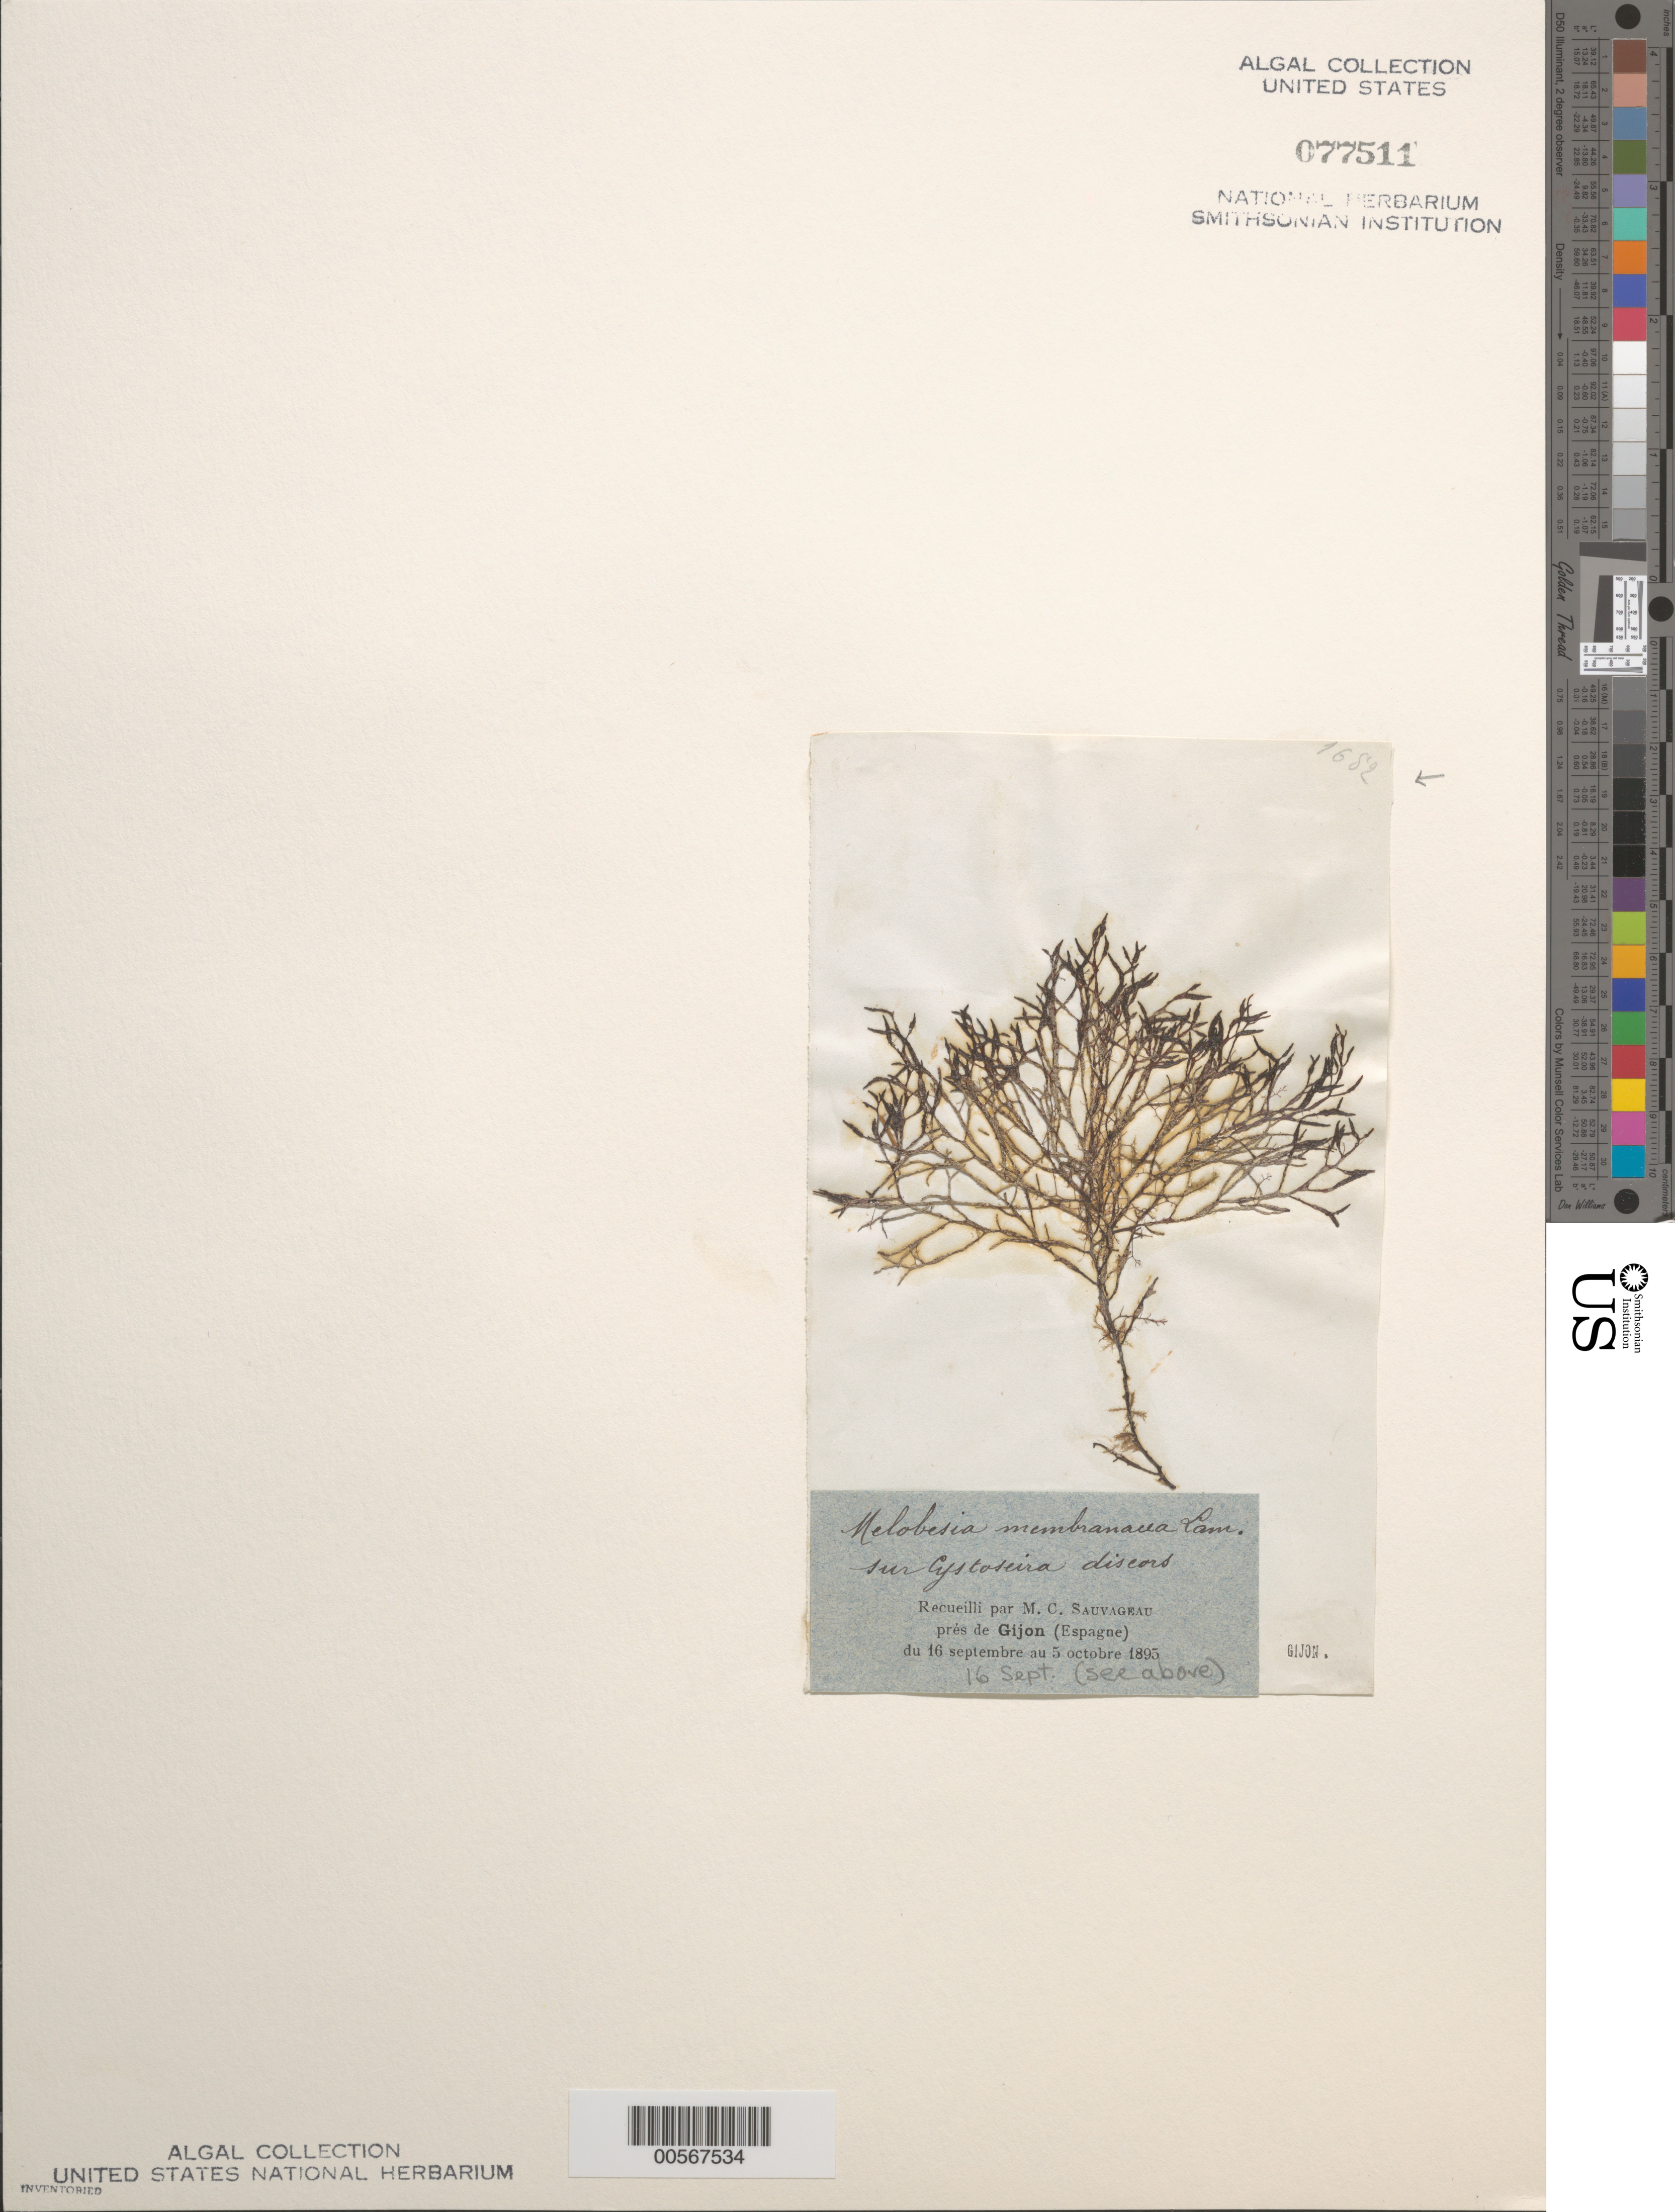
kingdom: Plantae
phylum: Rhodophyta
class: Florideophyceae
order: Corallinales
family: Hapalidiaceae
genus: Melobesia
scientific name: Melobesia membranacea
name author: (Esper) J.V.Lamouroux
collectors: C. F. Sauvageau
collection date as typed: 16 Sep 1895 TO 05 Oct 1895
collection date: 1895-09-16/1895-10-05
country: Spain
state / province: Principado de Asturias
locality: Near gijon. Oviedo.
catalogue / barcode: US 77511